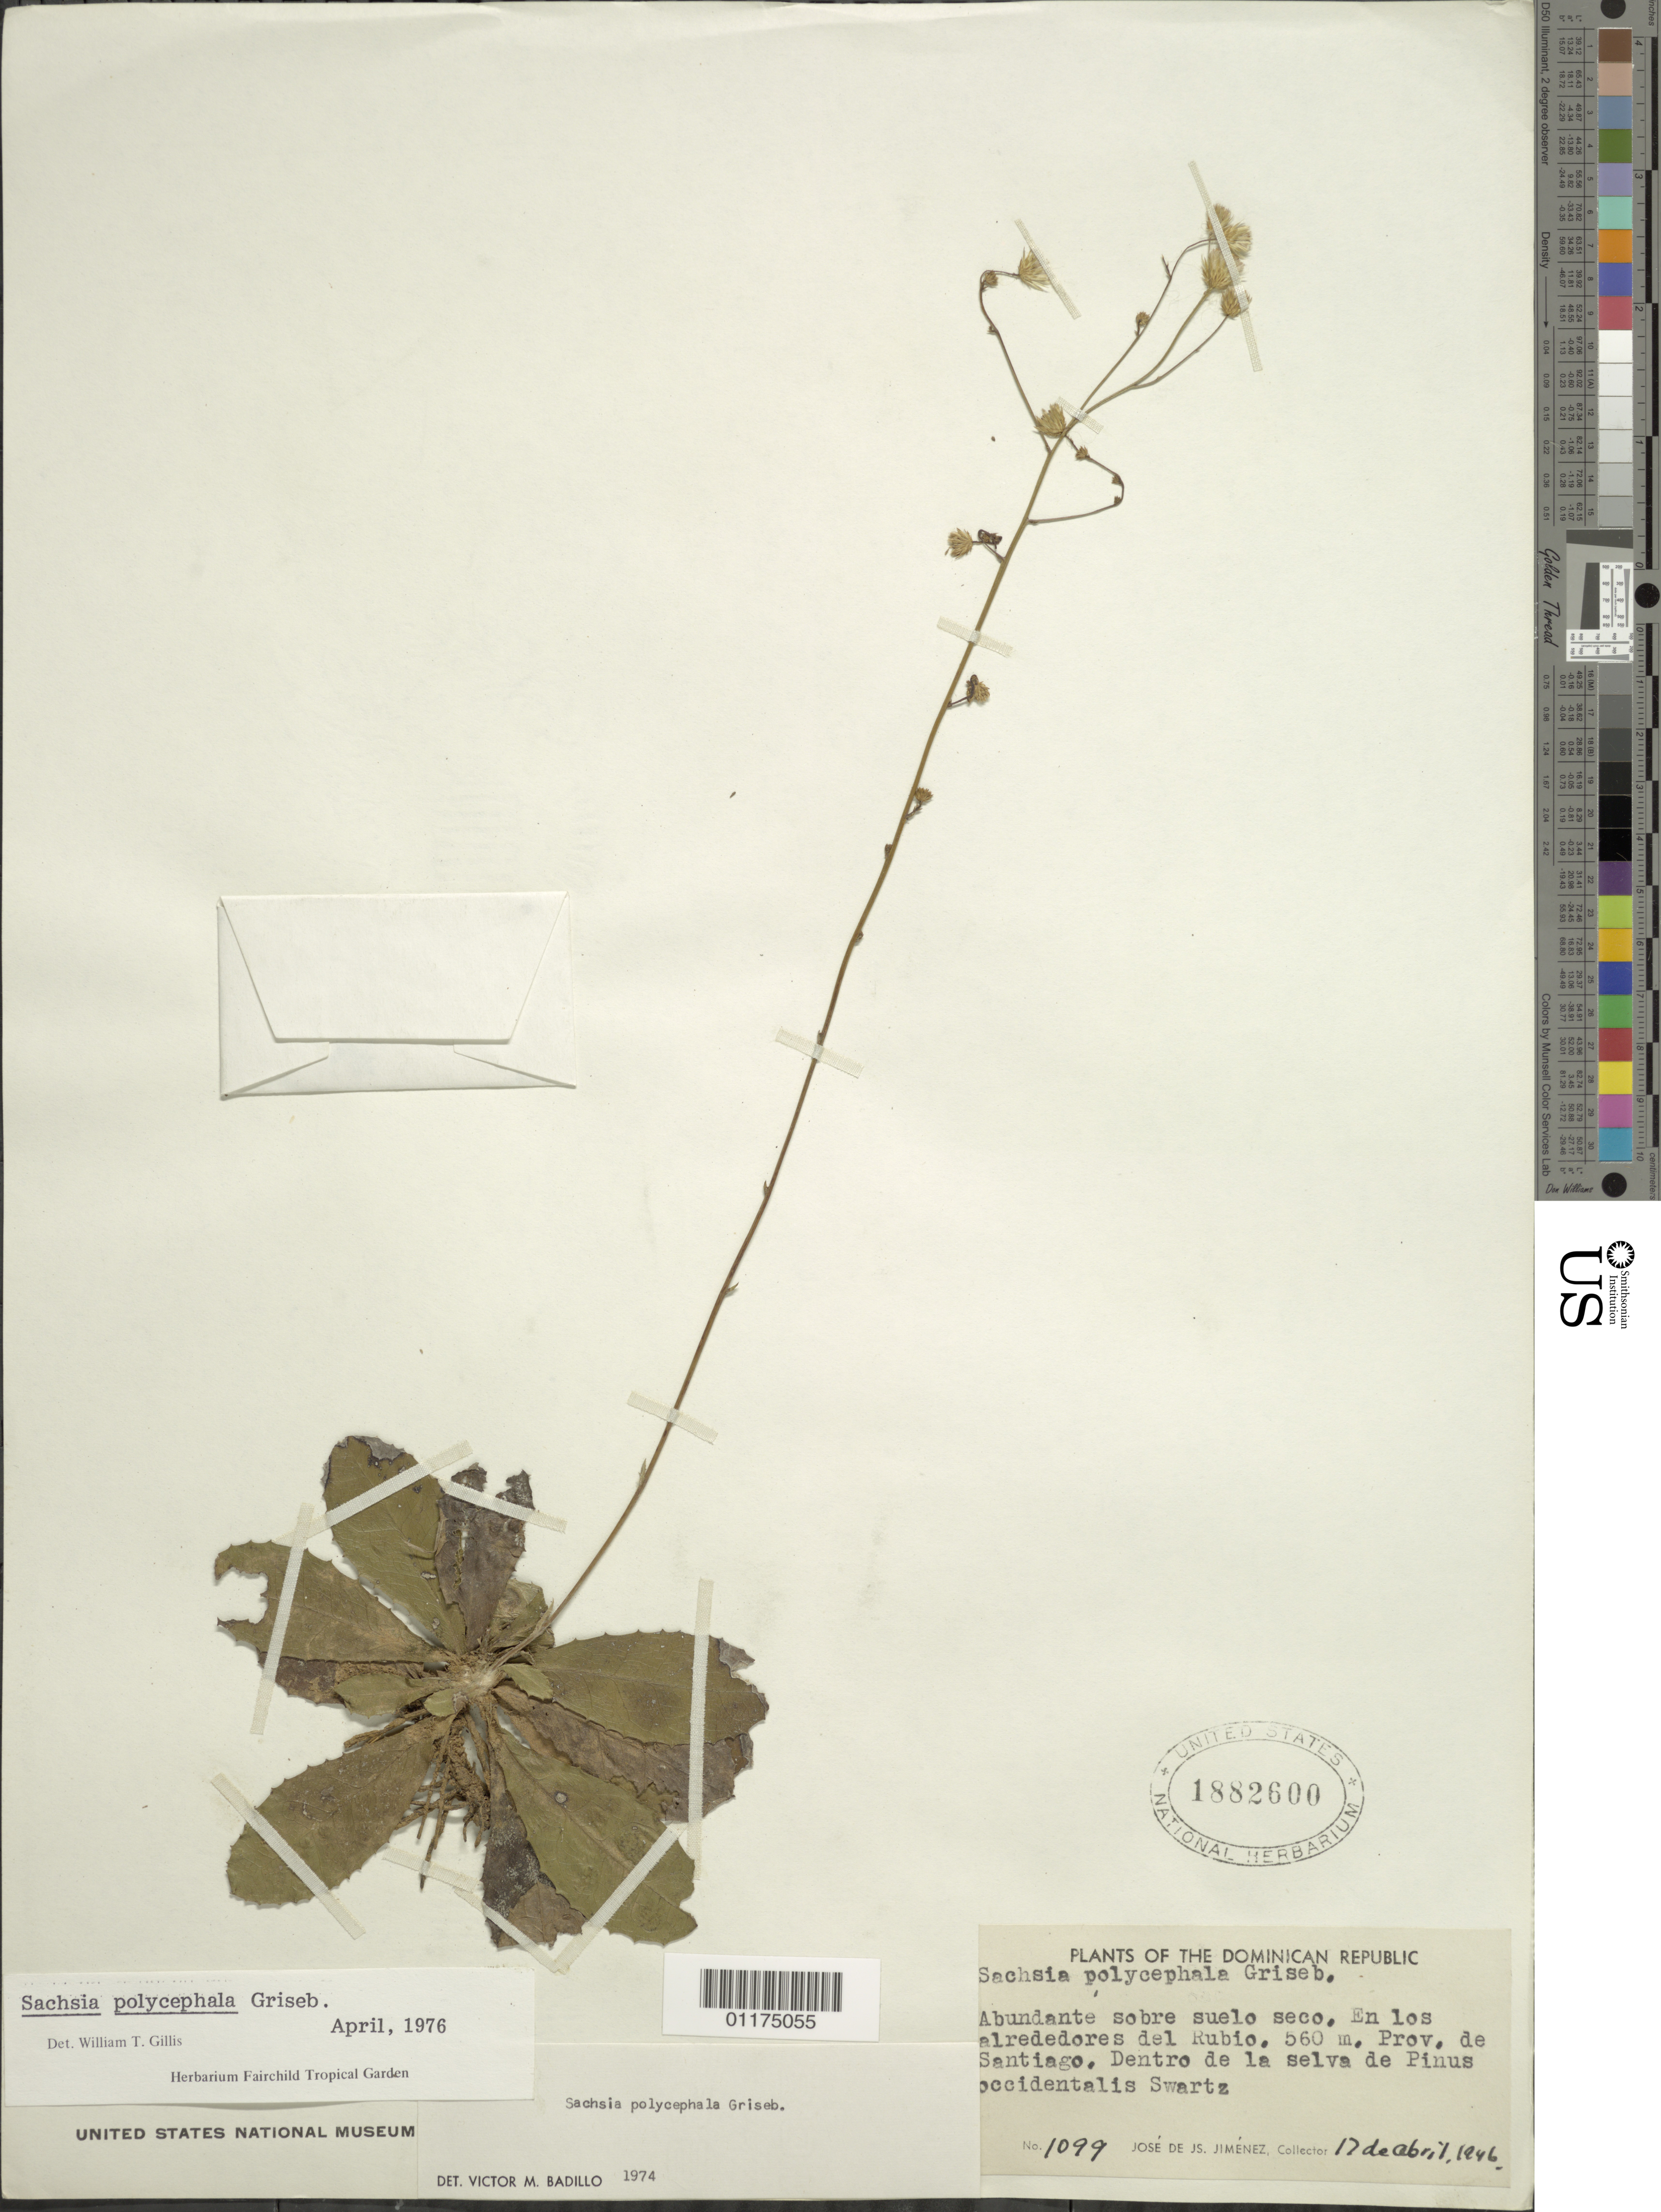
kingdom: Plantae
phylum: Tracheophyta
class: Magnoliopsida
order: Asterales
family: Asteraceae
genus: Sachsia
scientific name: Sachsia polycephala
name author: Griseb.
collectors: J. J. Jiménez Almonte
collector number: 1099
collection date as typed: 17 Apr 1946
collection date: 1946-04-17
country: Dominican Republic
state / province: Santiago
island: Hispaniola I.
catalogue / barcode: US 1882600